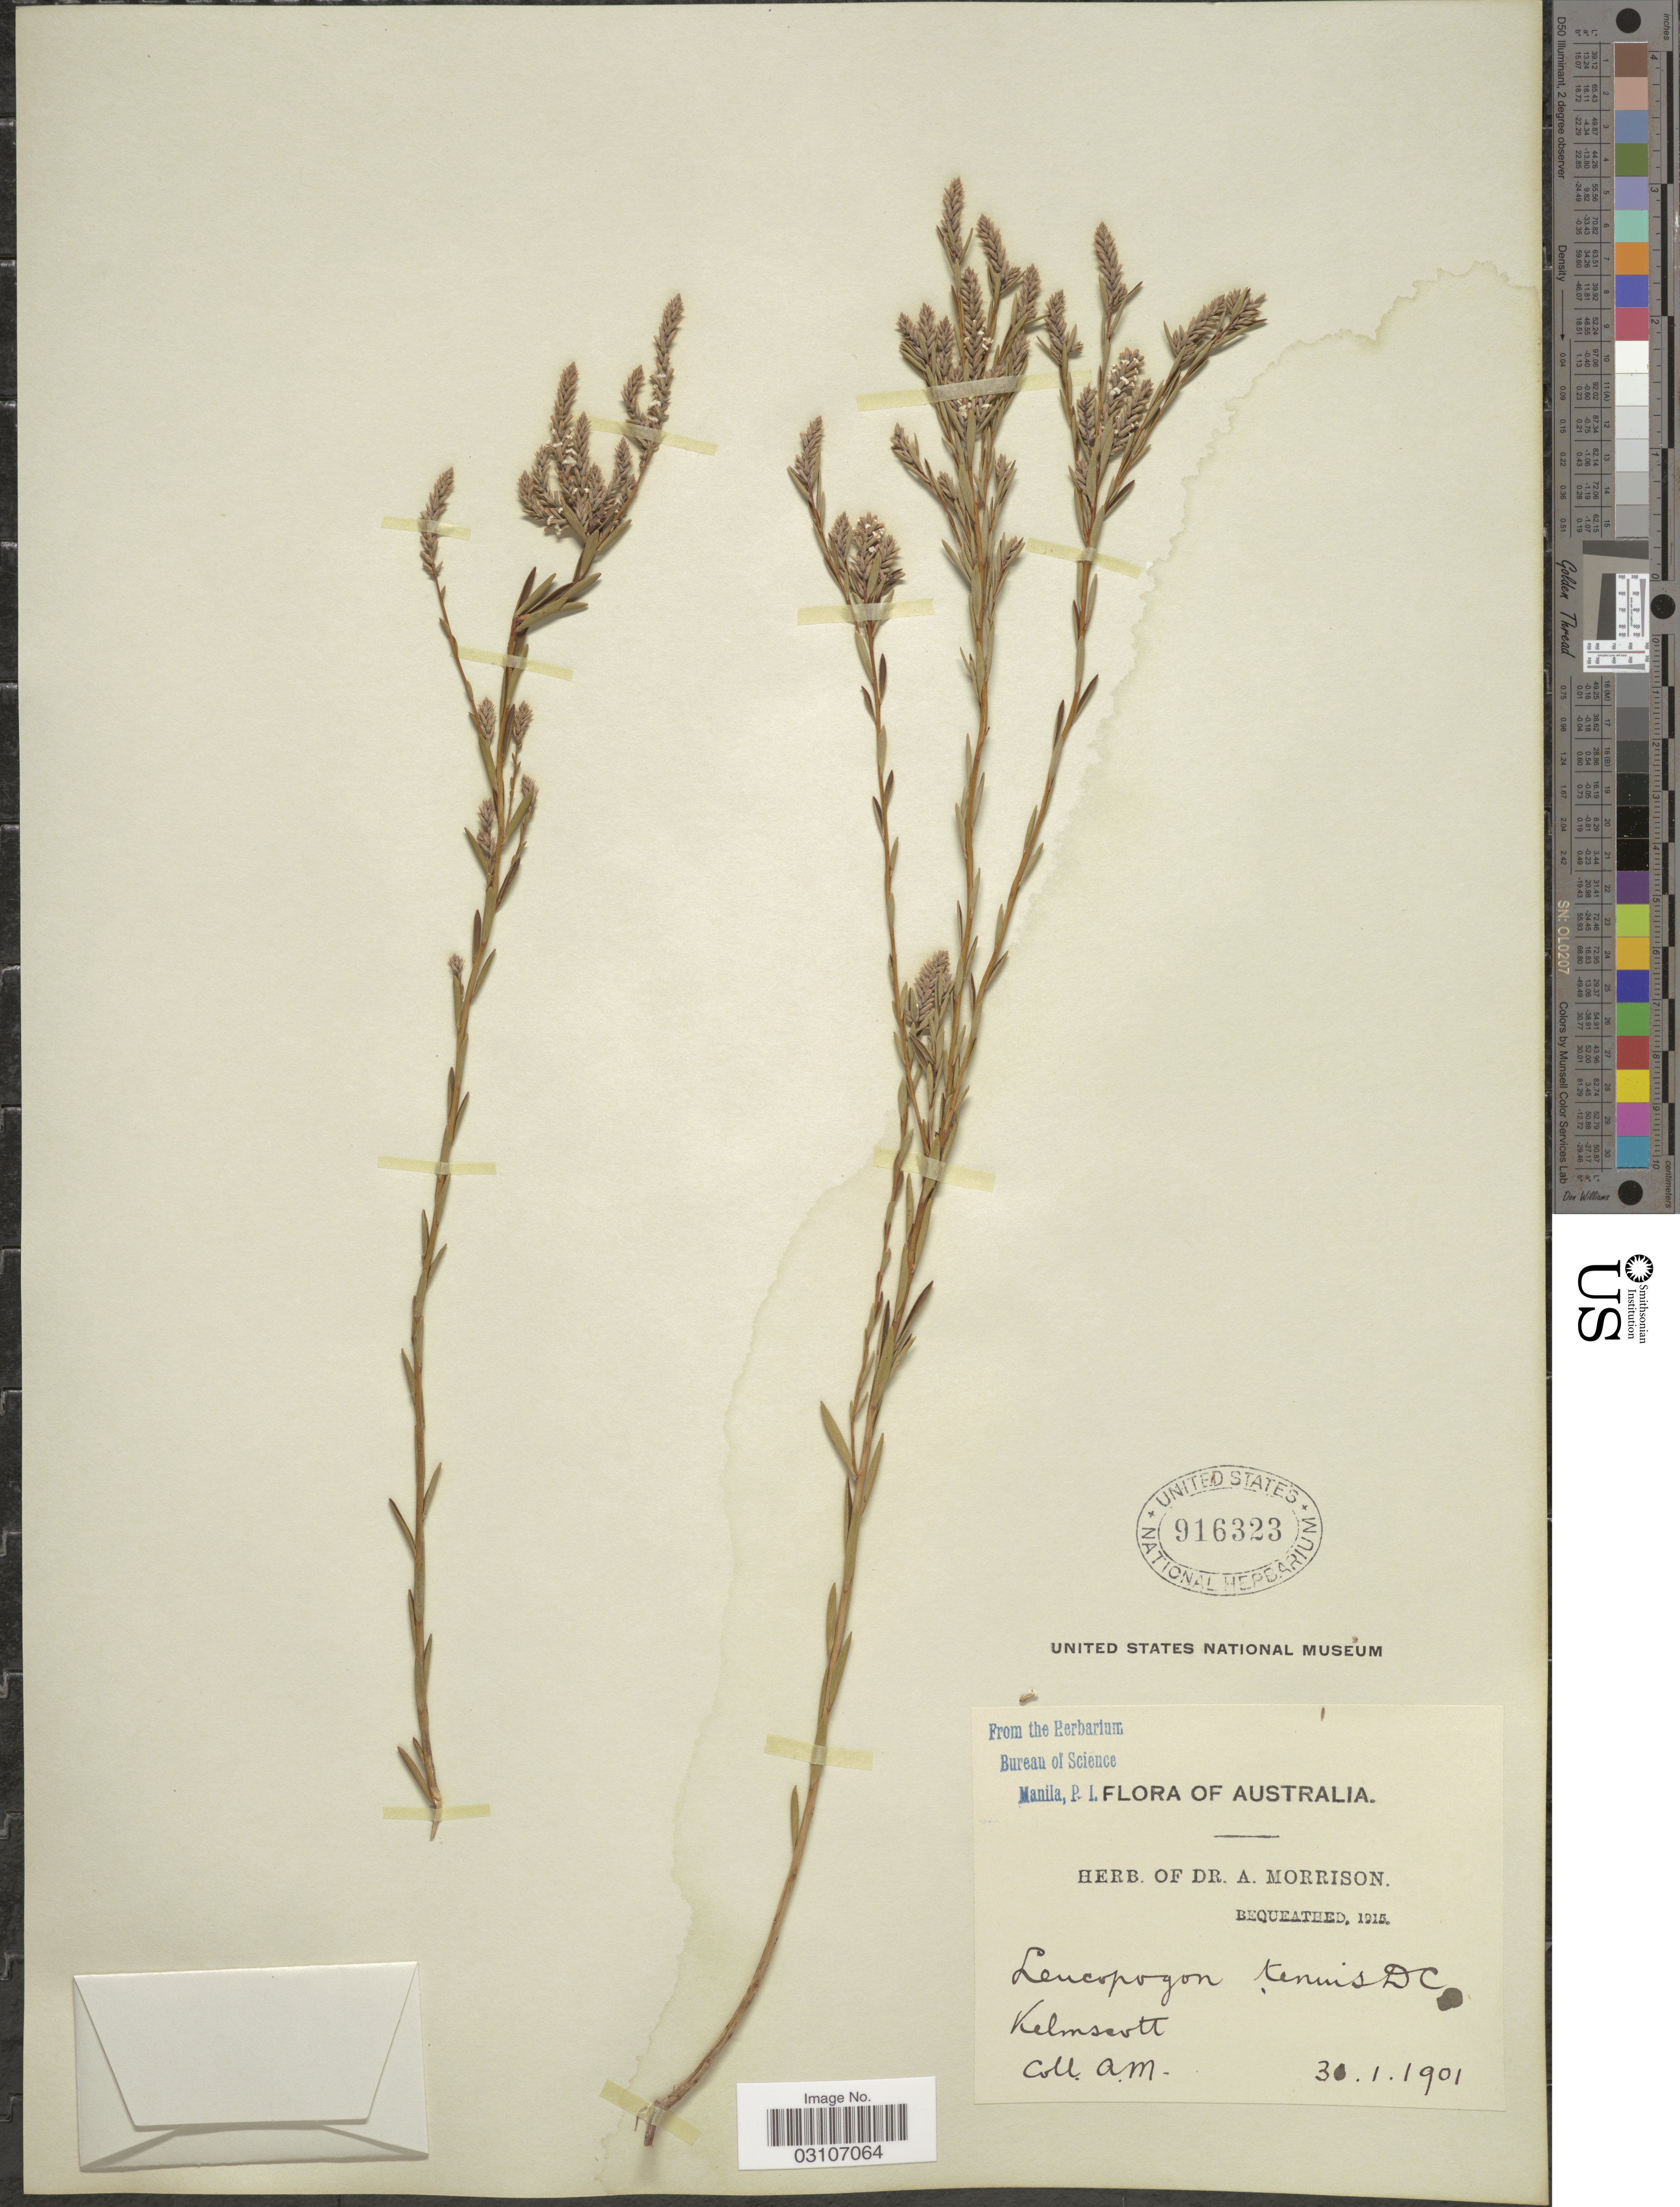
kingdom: Plantae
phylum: Tracheophyta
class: Magnoliopsida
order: Ericales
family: Ericaceae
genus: Leucopogon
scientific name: Leucopogon tenuis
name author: DC.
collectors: A. Morrison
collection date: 1901-01-30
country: Australia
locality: Kelmscott.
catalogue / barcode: US 916323